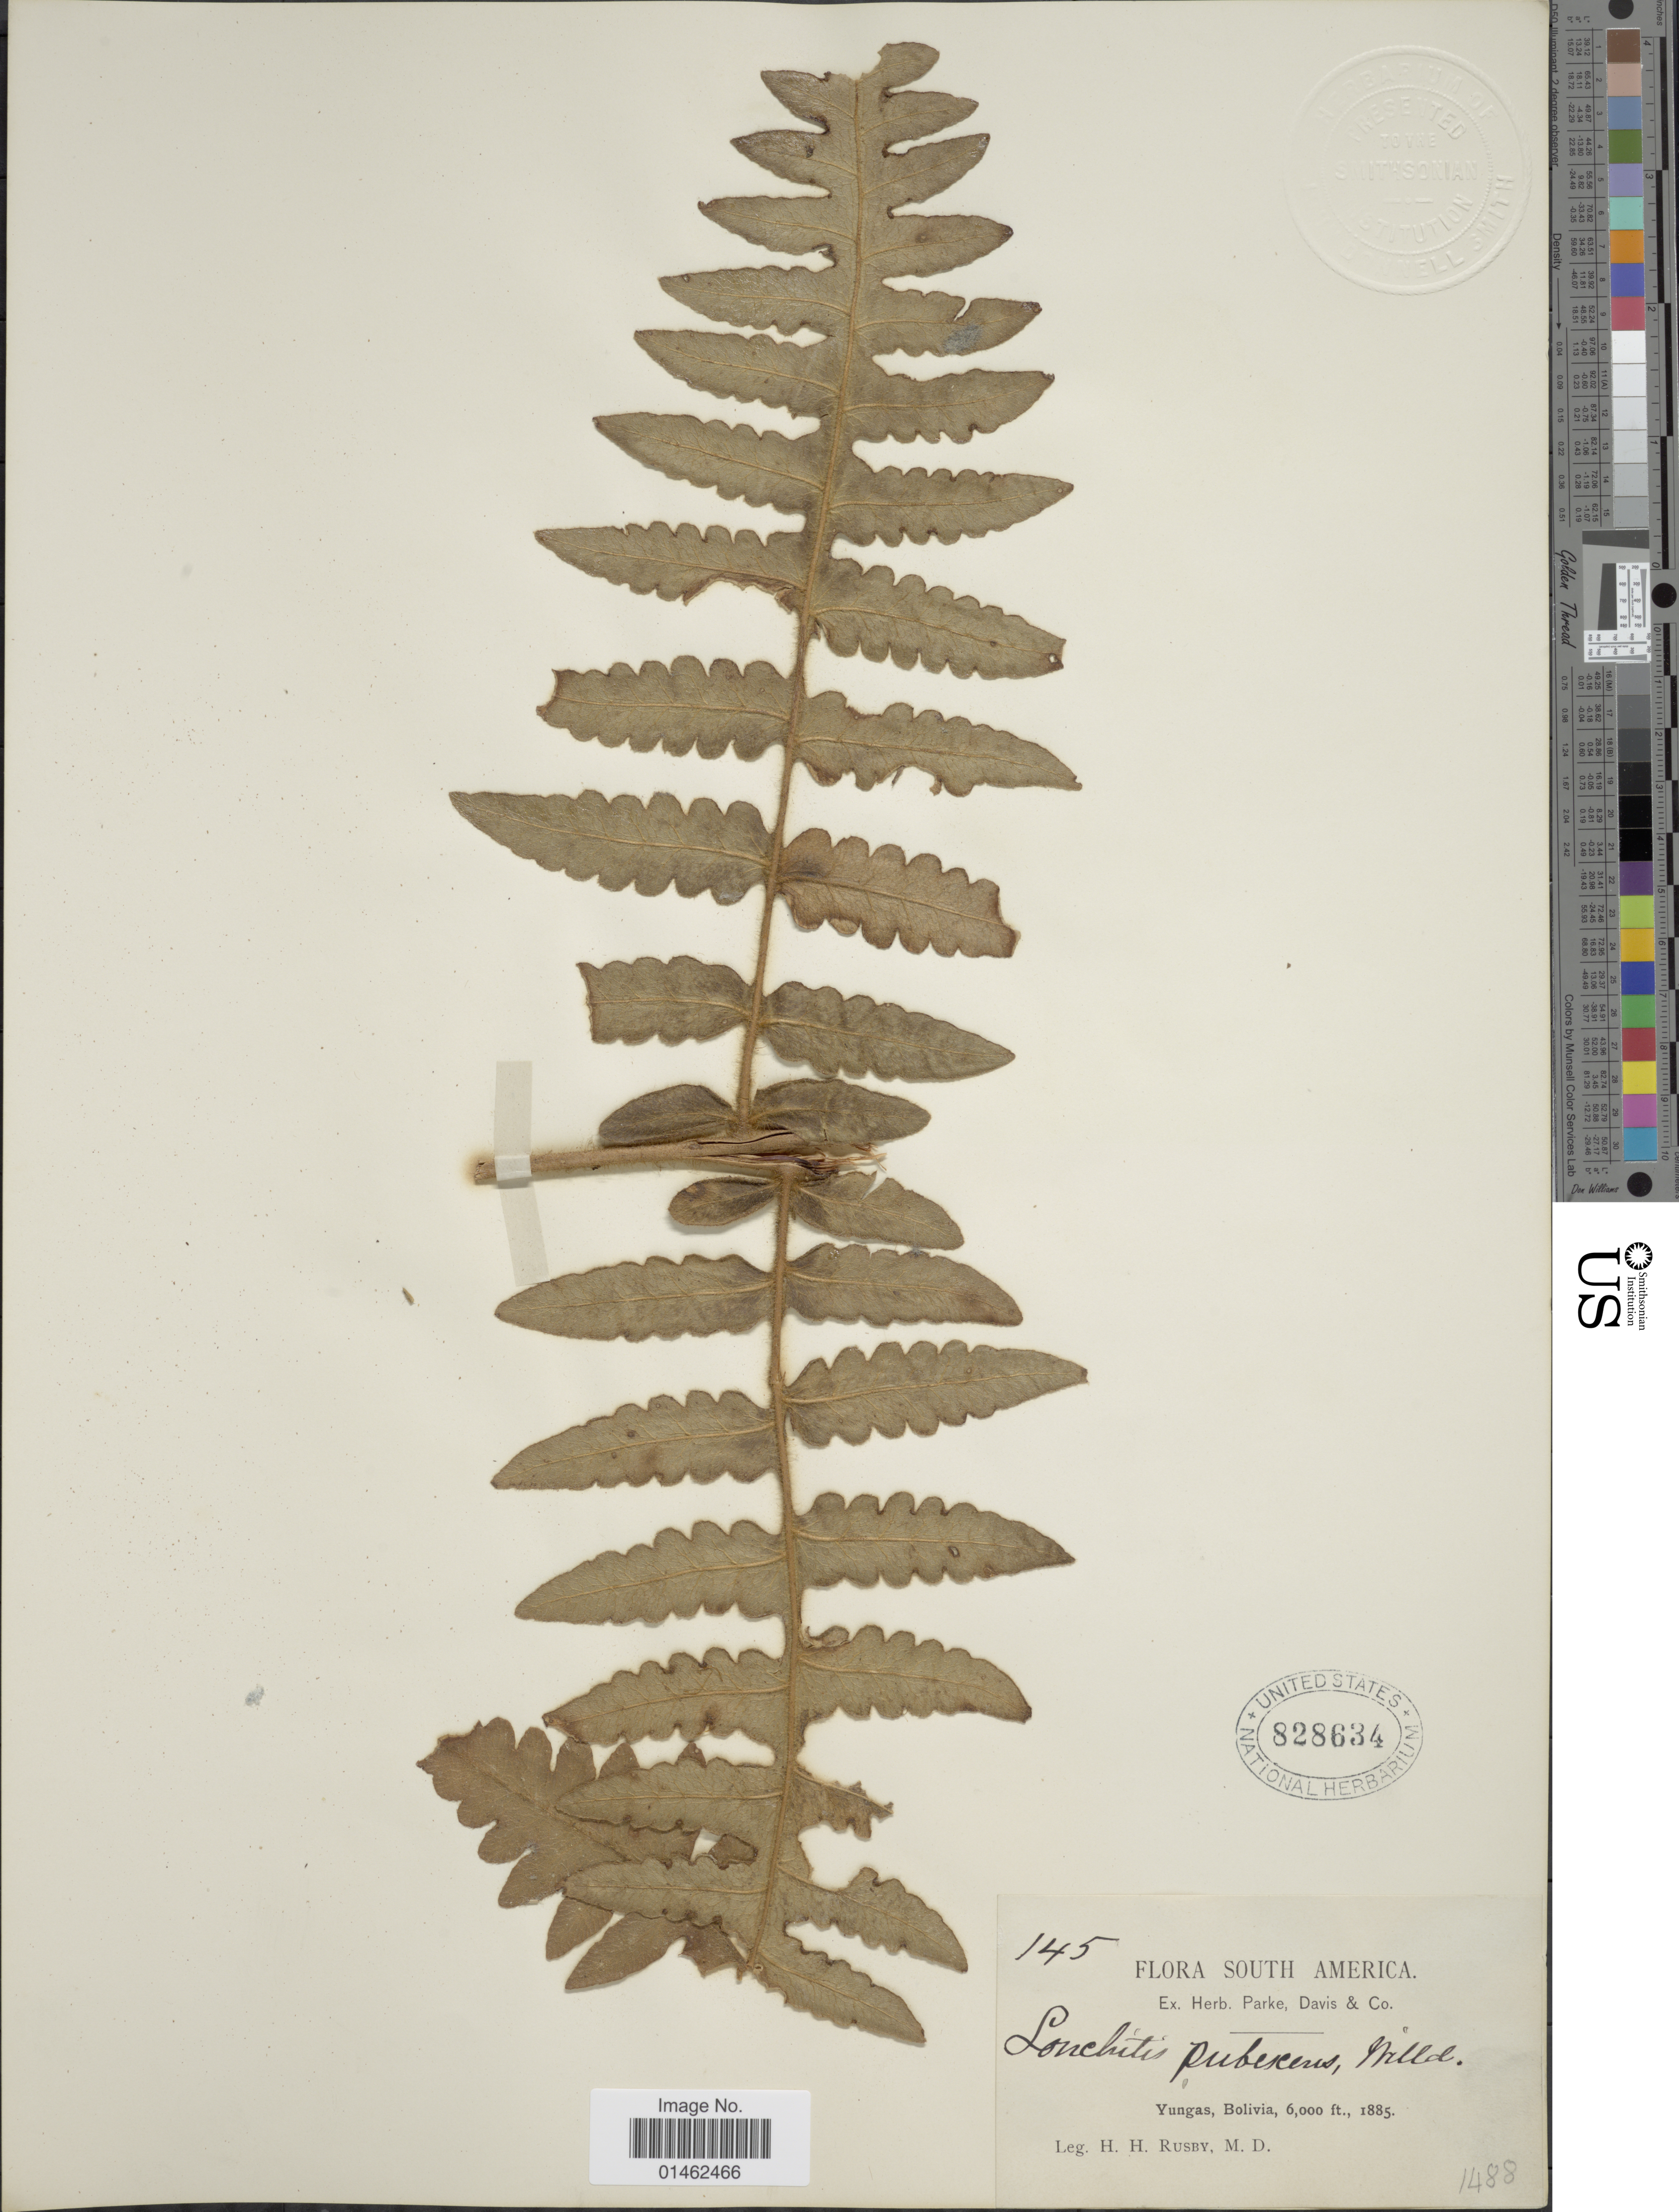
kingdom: Plantae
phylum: Tracheophyta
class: Polypodiopsida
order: Polypodiales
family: Dennstaedtiaceae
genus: Blotiella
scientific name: Blotiella lindeniana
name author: (Hook.) R.M. Tryon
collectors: H. H. Rusby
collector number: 145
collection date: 1885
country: Bolivia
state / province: La Paz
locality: Yungas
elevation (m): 1829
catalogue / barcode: US 828634